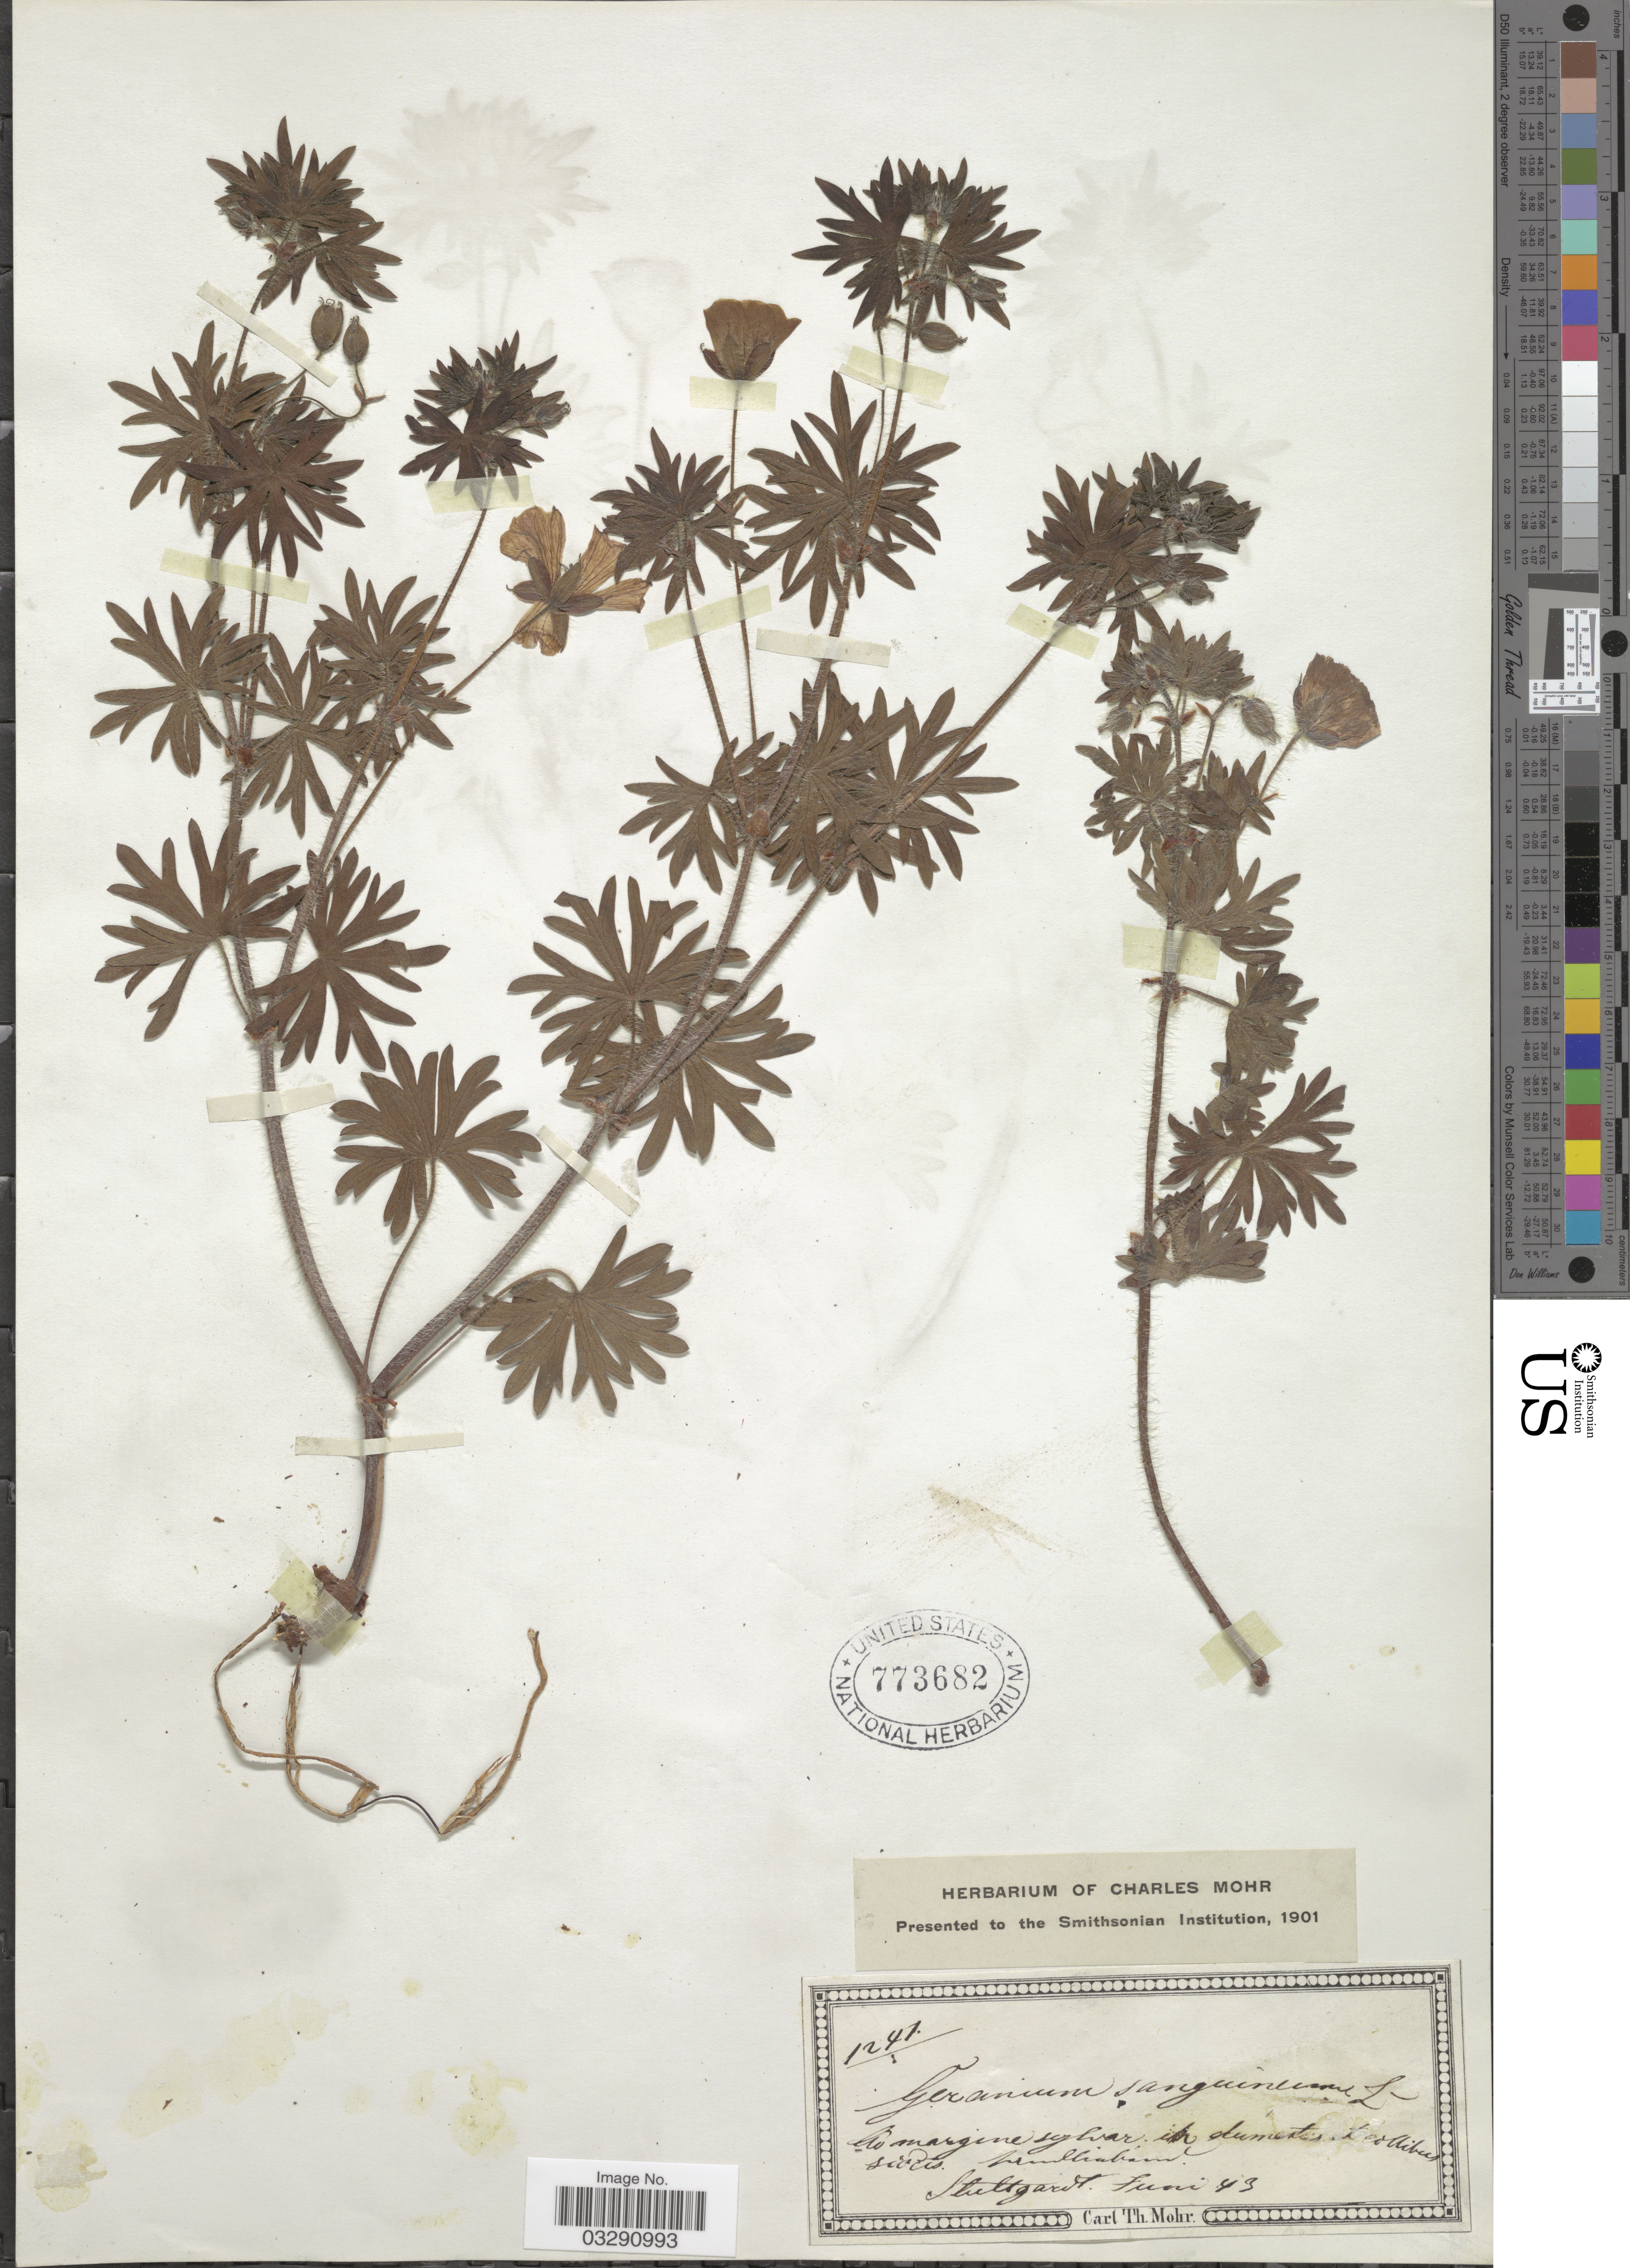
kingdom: Plantae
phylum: Tracheophyta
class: Magnoliopsida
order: Geraniales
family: Geraniaceae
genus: Geranium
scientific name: Geranium sanguineum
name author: L.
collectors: Mohr, C. T. (herbarium)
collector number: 1247*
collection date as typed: Transcribed d/m/y: /6/43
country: Germany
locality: [illegible text] Stuttgardt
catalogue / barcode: US 773682